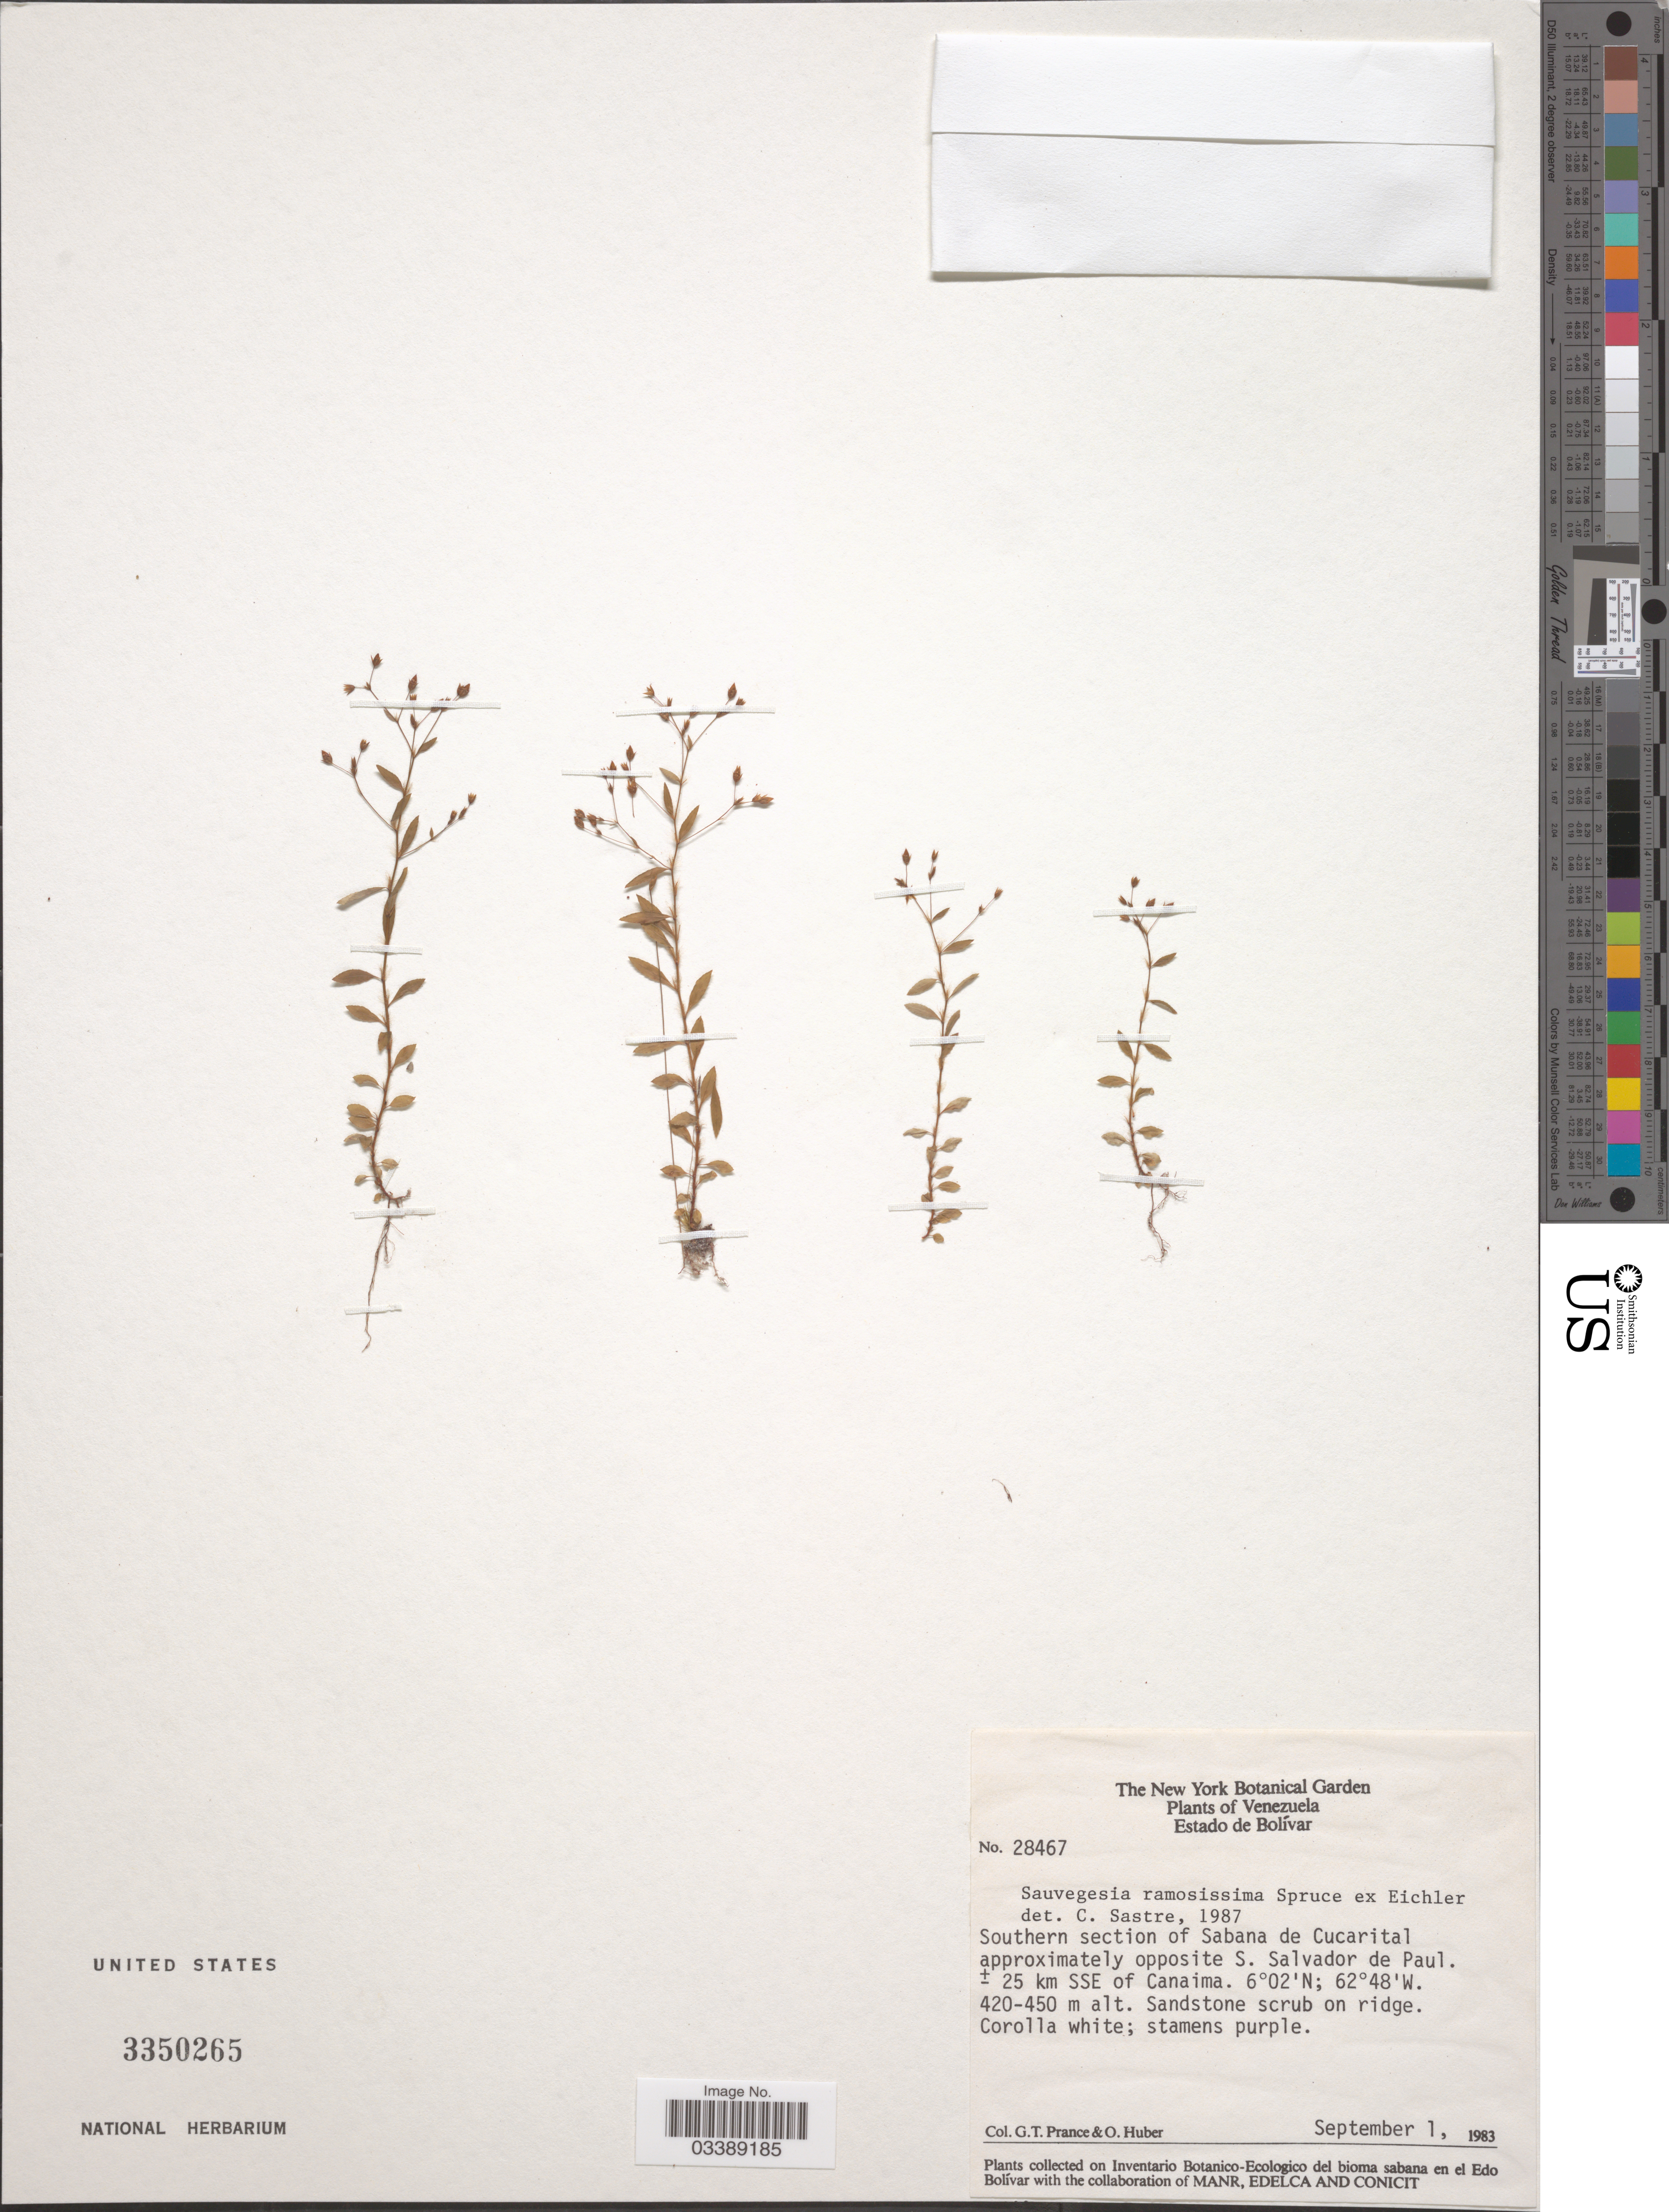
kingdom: Plantae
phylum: Tracheophyta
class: Magnoliopsida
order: Malpighiales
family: Ochnaceae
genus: Sauvagesia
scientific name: Sauvagesia ramosissima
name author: Spruce ex Eichler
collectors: G. T. Prance & O. Huber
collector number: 28467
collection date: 1983-09-01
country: Venezuela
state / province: Bolivar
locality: Southern section of Sabana de Cucarital approximately opposite S. Salvador de Paul. ± 25 km SSE of Canaima.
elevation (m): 420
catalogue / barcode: US 3350265